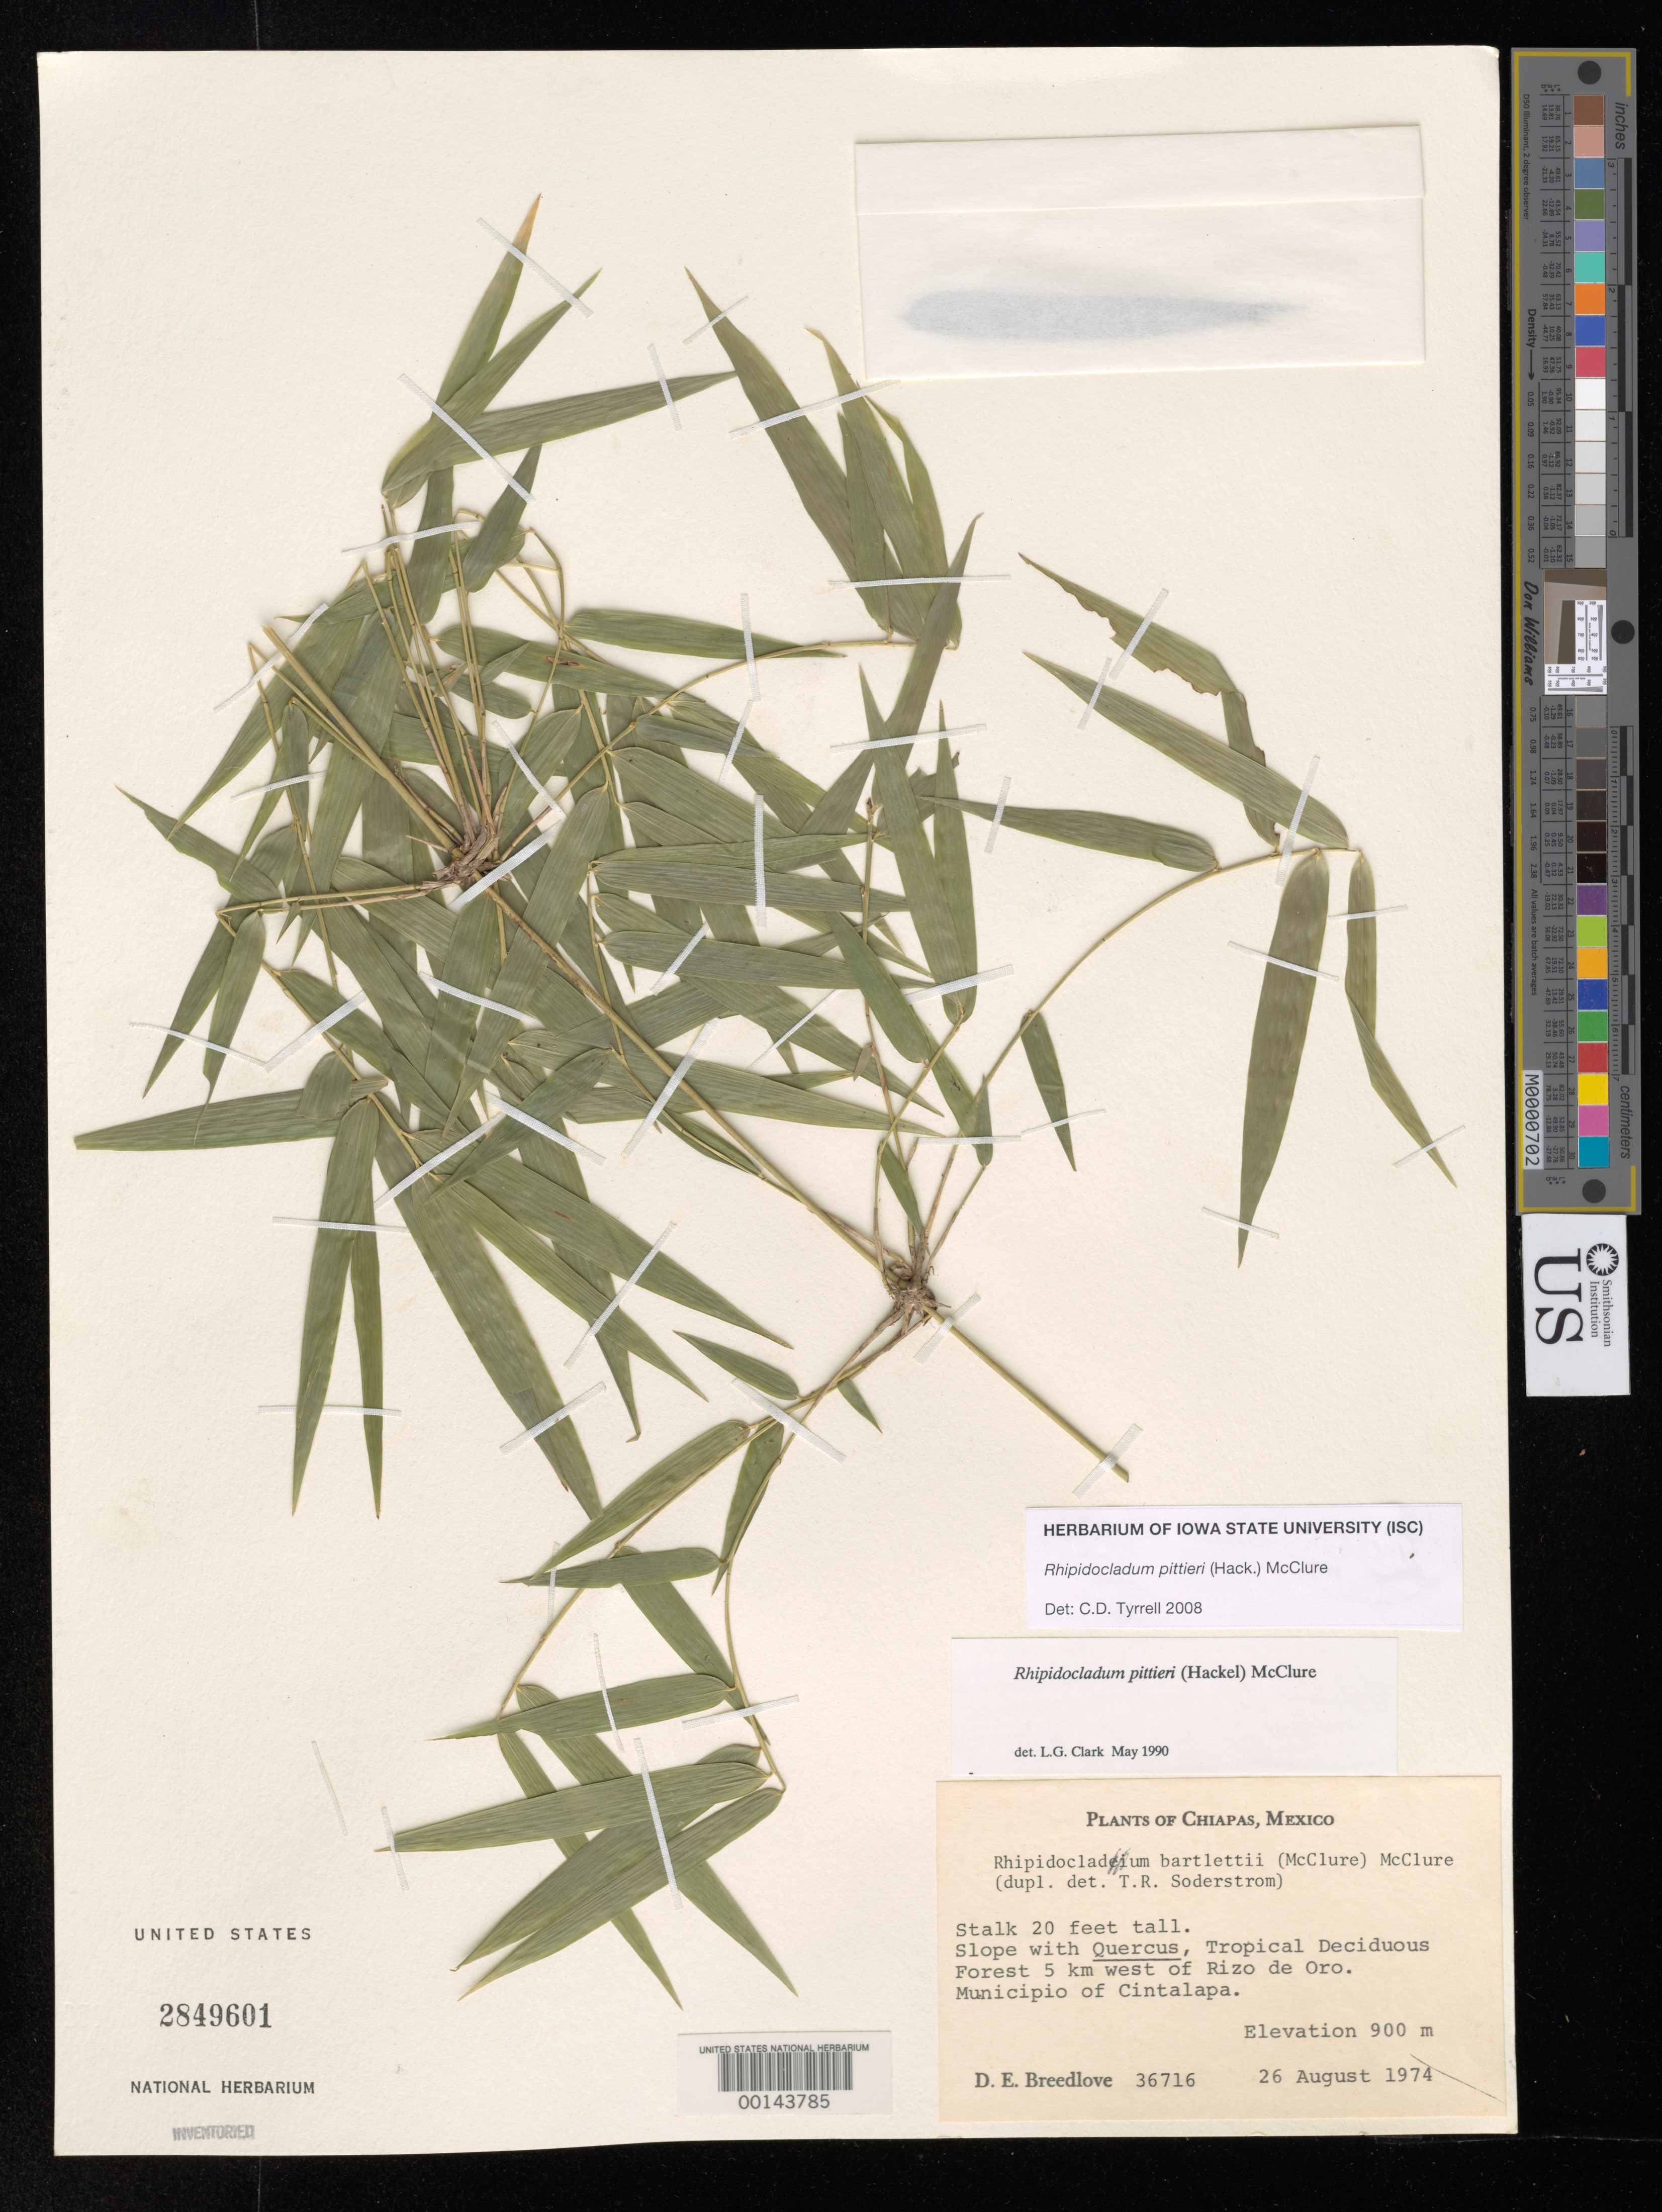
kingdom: Plantae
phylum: Tracheophyta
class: Liliopsida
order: Poales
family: Poaceae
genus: Rhipidocladum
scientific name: Rhipidocladum pittieri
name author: (J. Hack.) McClure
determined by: Tyrrell, C. D.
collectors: D. E. Breedlove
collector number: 36716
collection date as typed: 26 Aug 1974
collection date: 1974-08-26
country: Mexico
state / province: Chiapas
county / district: Cintalapa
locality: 5 km W of Rizo de Oro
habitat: Slope, tropical deciduous forest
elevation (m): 900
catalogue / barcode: US 2849601